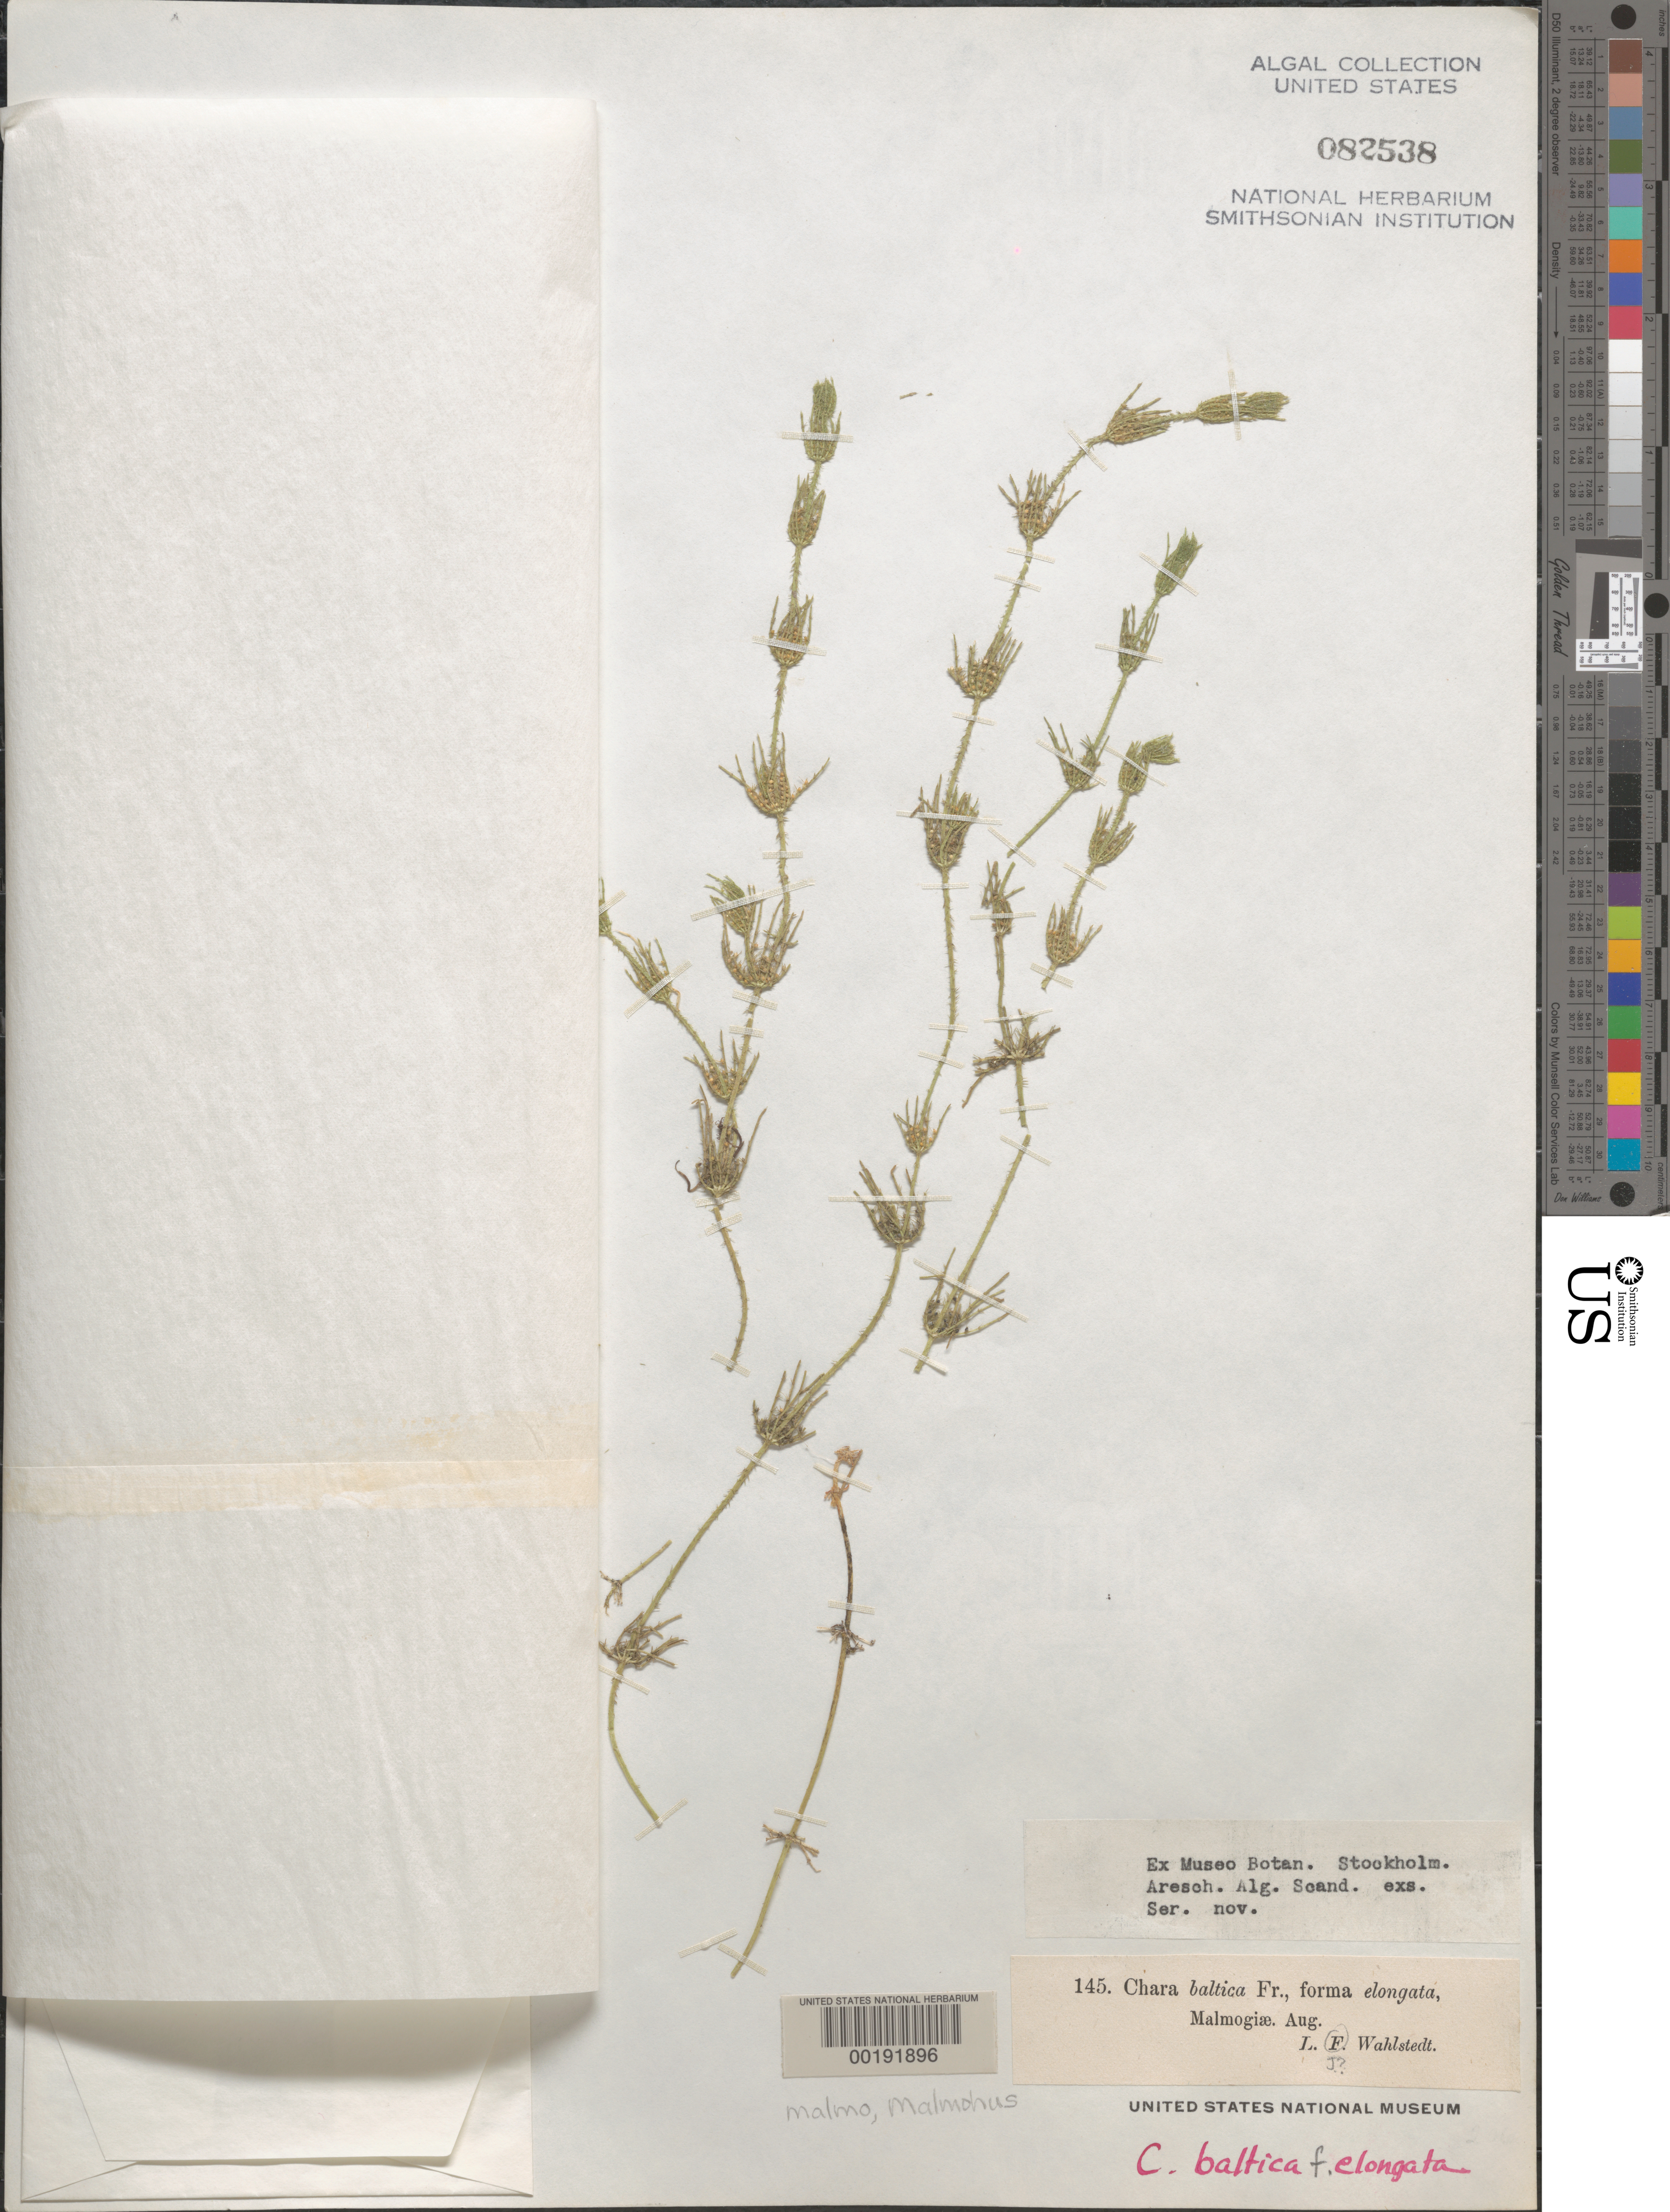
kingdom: Plantae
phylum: Charophyta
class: Charophyceae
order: Charales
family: Characeae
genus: Chara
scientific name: Chara baltica f. elongata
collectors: L. J. Wahlstedt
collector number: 145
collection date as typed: Aug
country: Sweden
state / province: Skåne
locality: Malmo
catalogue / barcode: US 82538